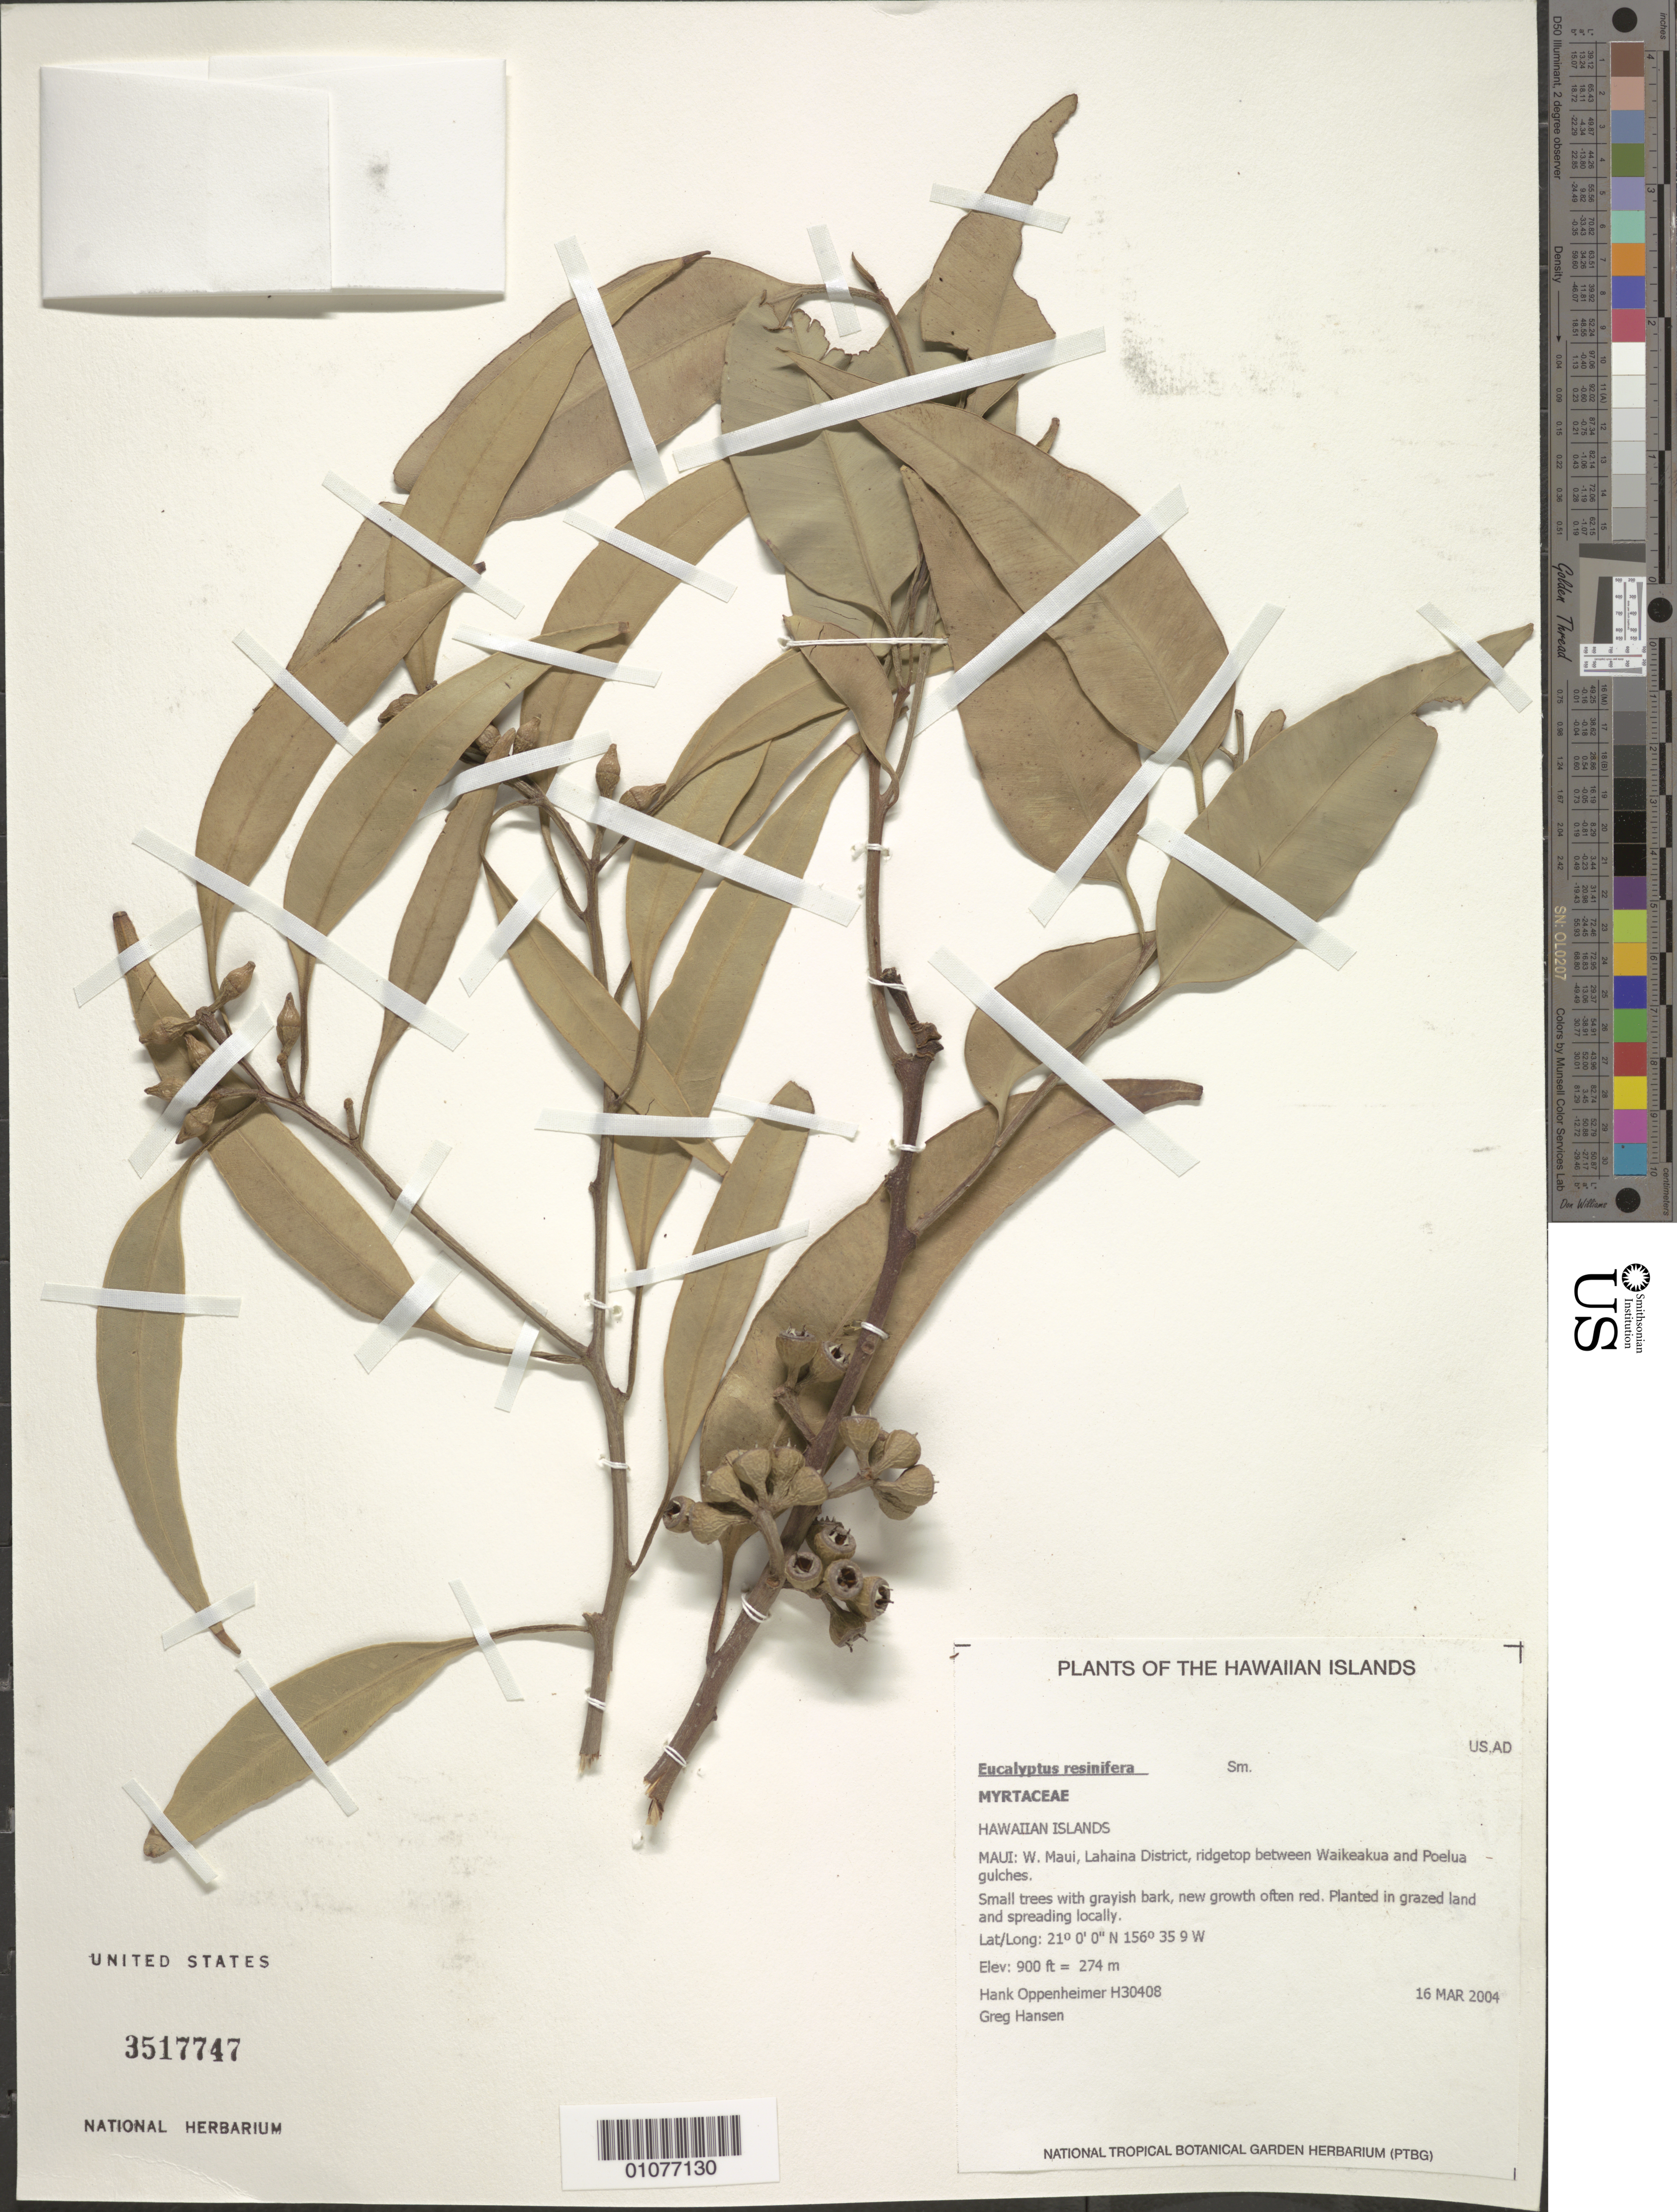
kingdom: Plantae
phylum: Tracheophyta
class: Magnoliopsida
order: Myrtales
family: Myrtaceae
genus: Eucalyptus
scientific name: Eucalyptus resinifera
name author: J. White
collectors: H. Oppenheimer & G. Hansen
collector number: H30408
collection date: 2004-03-16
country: United States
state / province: Hawaii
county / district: Maui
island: Maui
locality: W. Maui, Lahaina District, ridgetop between Waikeakua and Poelua gulches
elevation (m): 274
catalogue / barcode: US 3517747